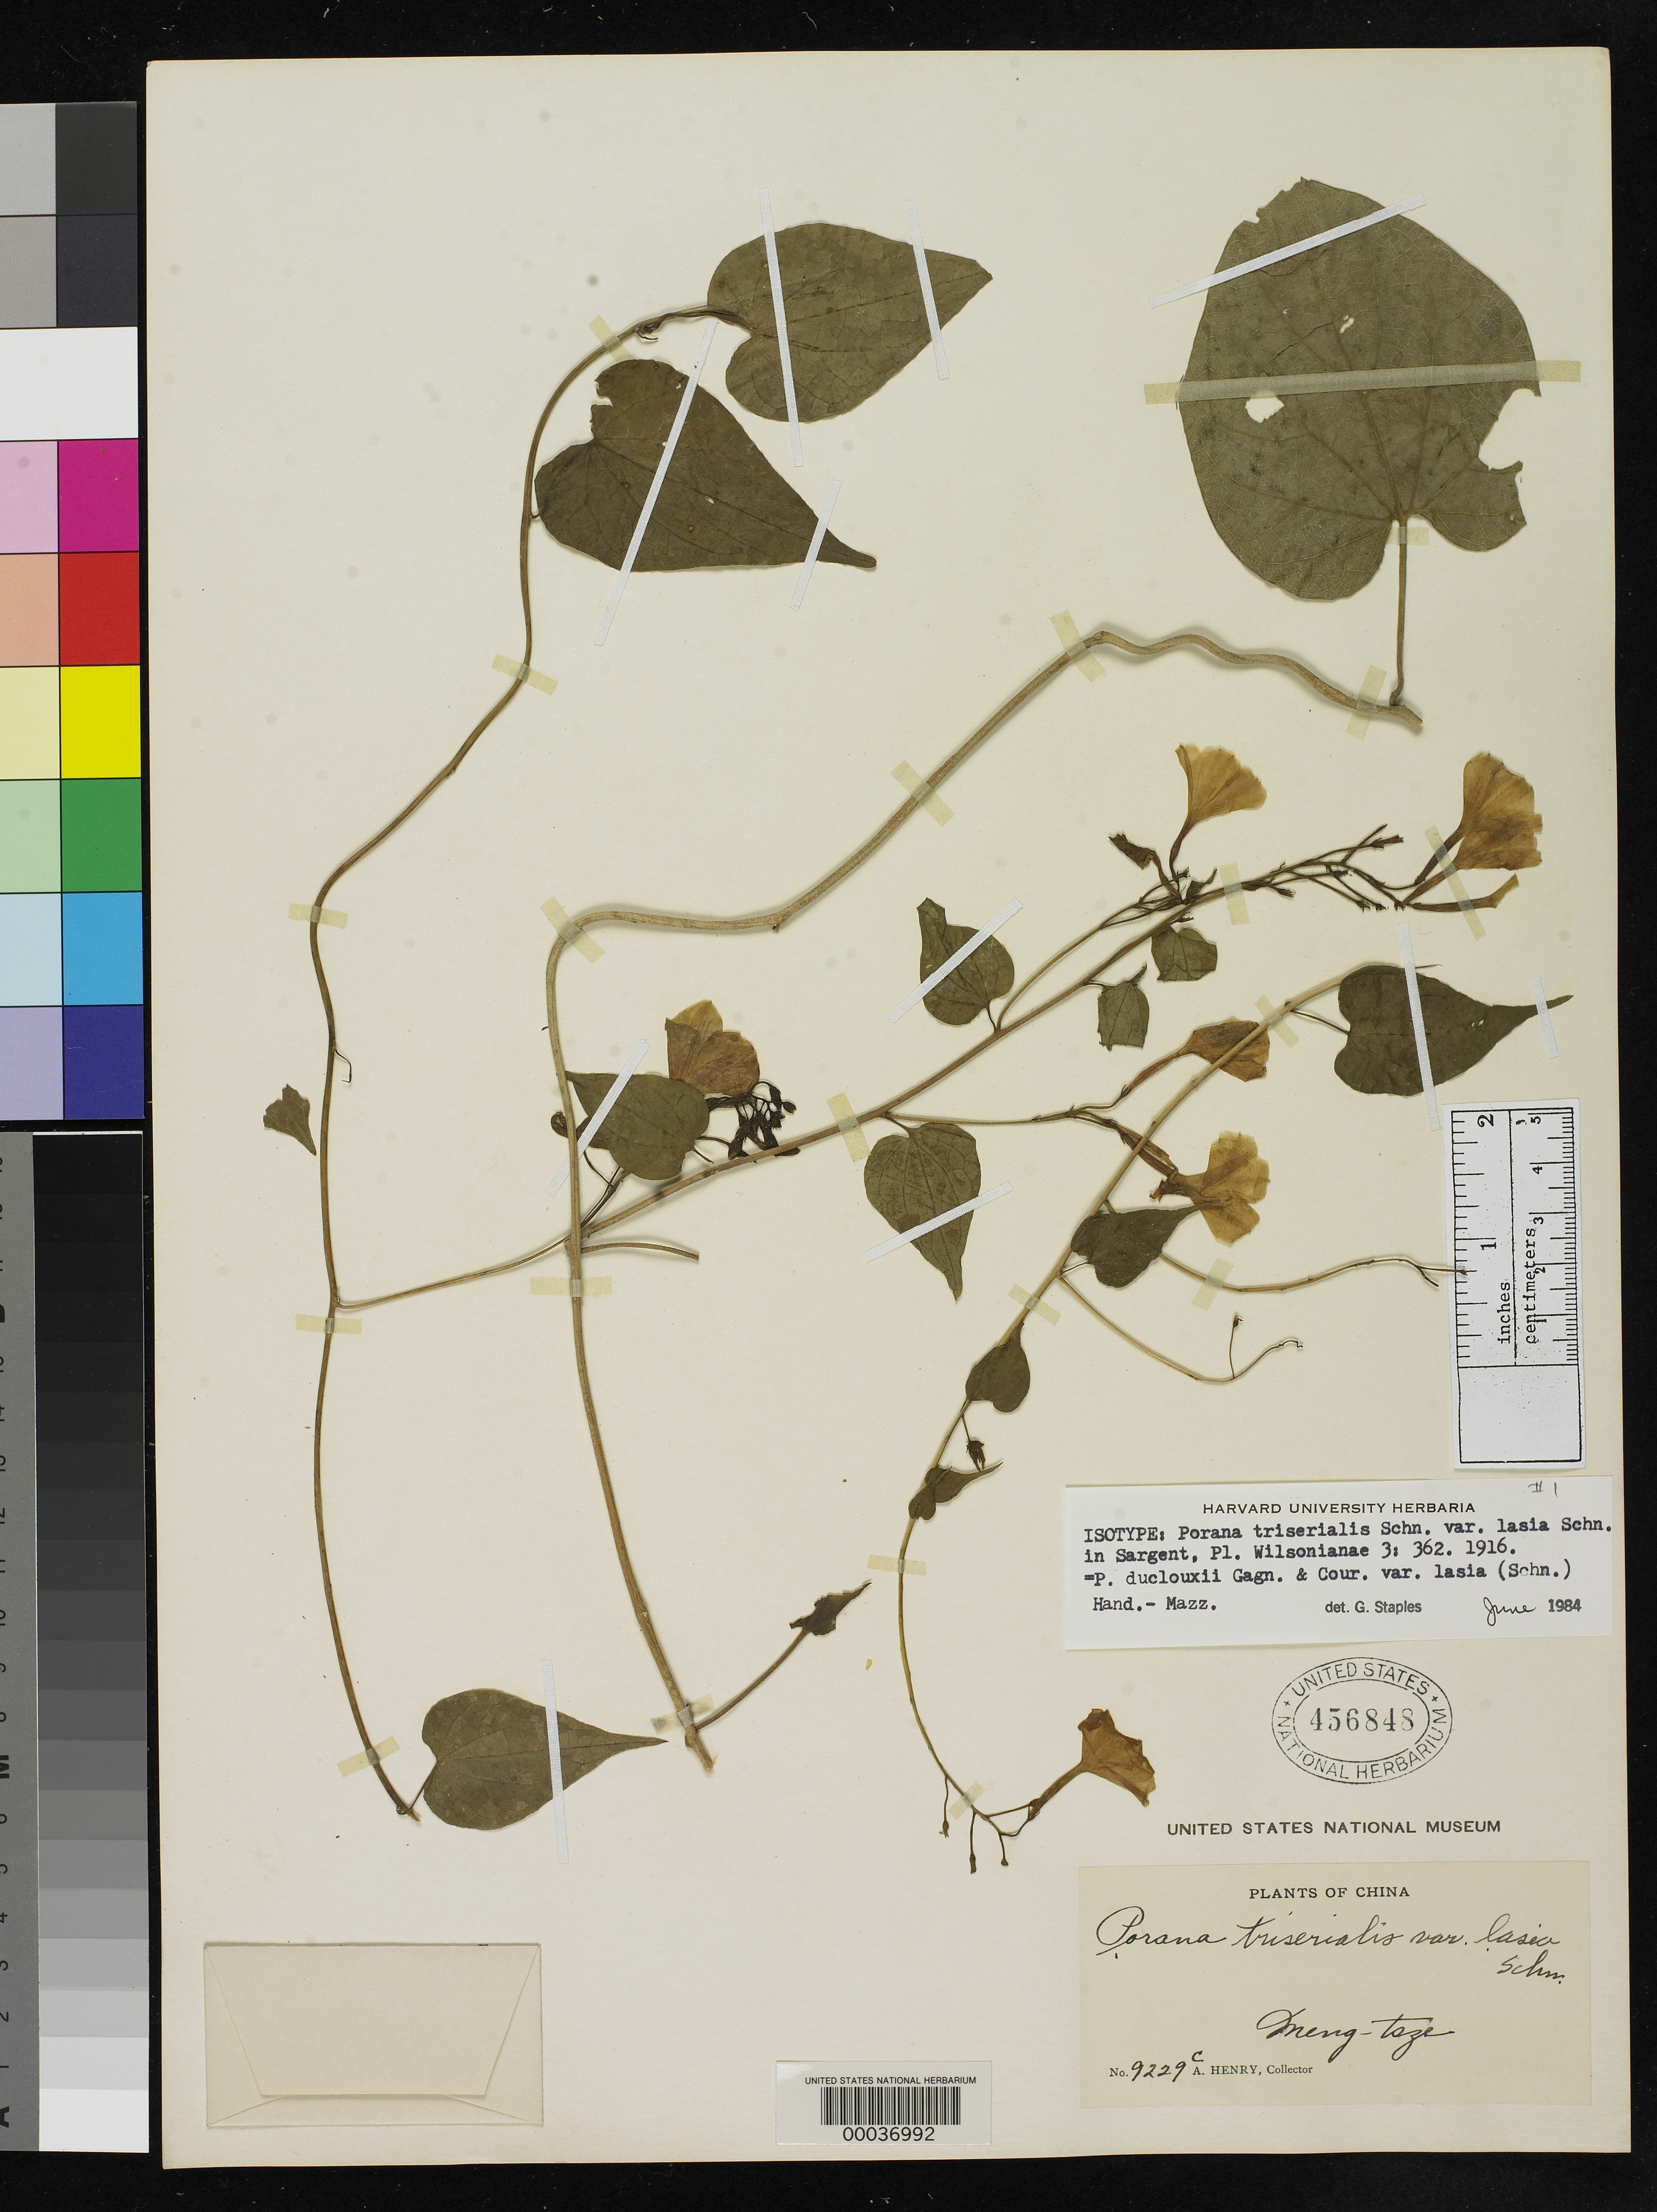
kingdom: Plantae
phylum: Tracheophyta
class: Magnoliopsida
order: Solanales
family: Convolvulaceae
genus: Porana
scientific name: Porana triserialis var. lasia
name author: C.K. Schneid. in Sarg.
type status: Isotype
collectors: A. Henry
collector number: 9229 C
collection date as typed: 02 Oct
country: China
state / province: Yunnan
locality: Mengtsze.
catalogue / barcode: US 456848